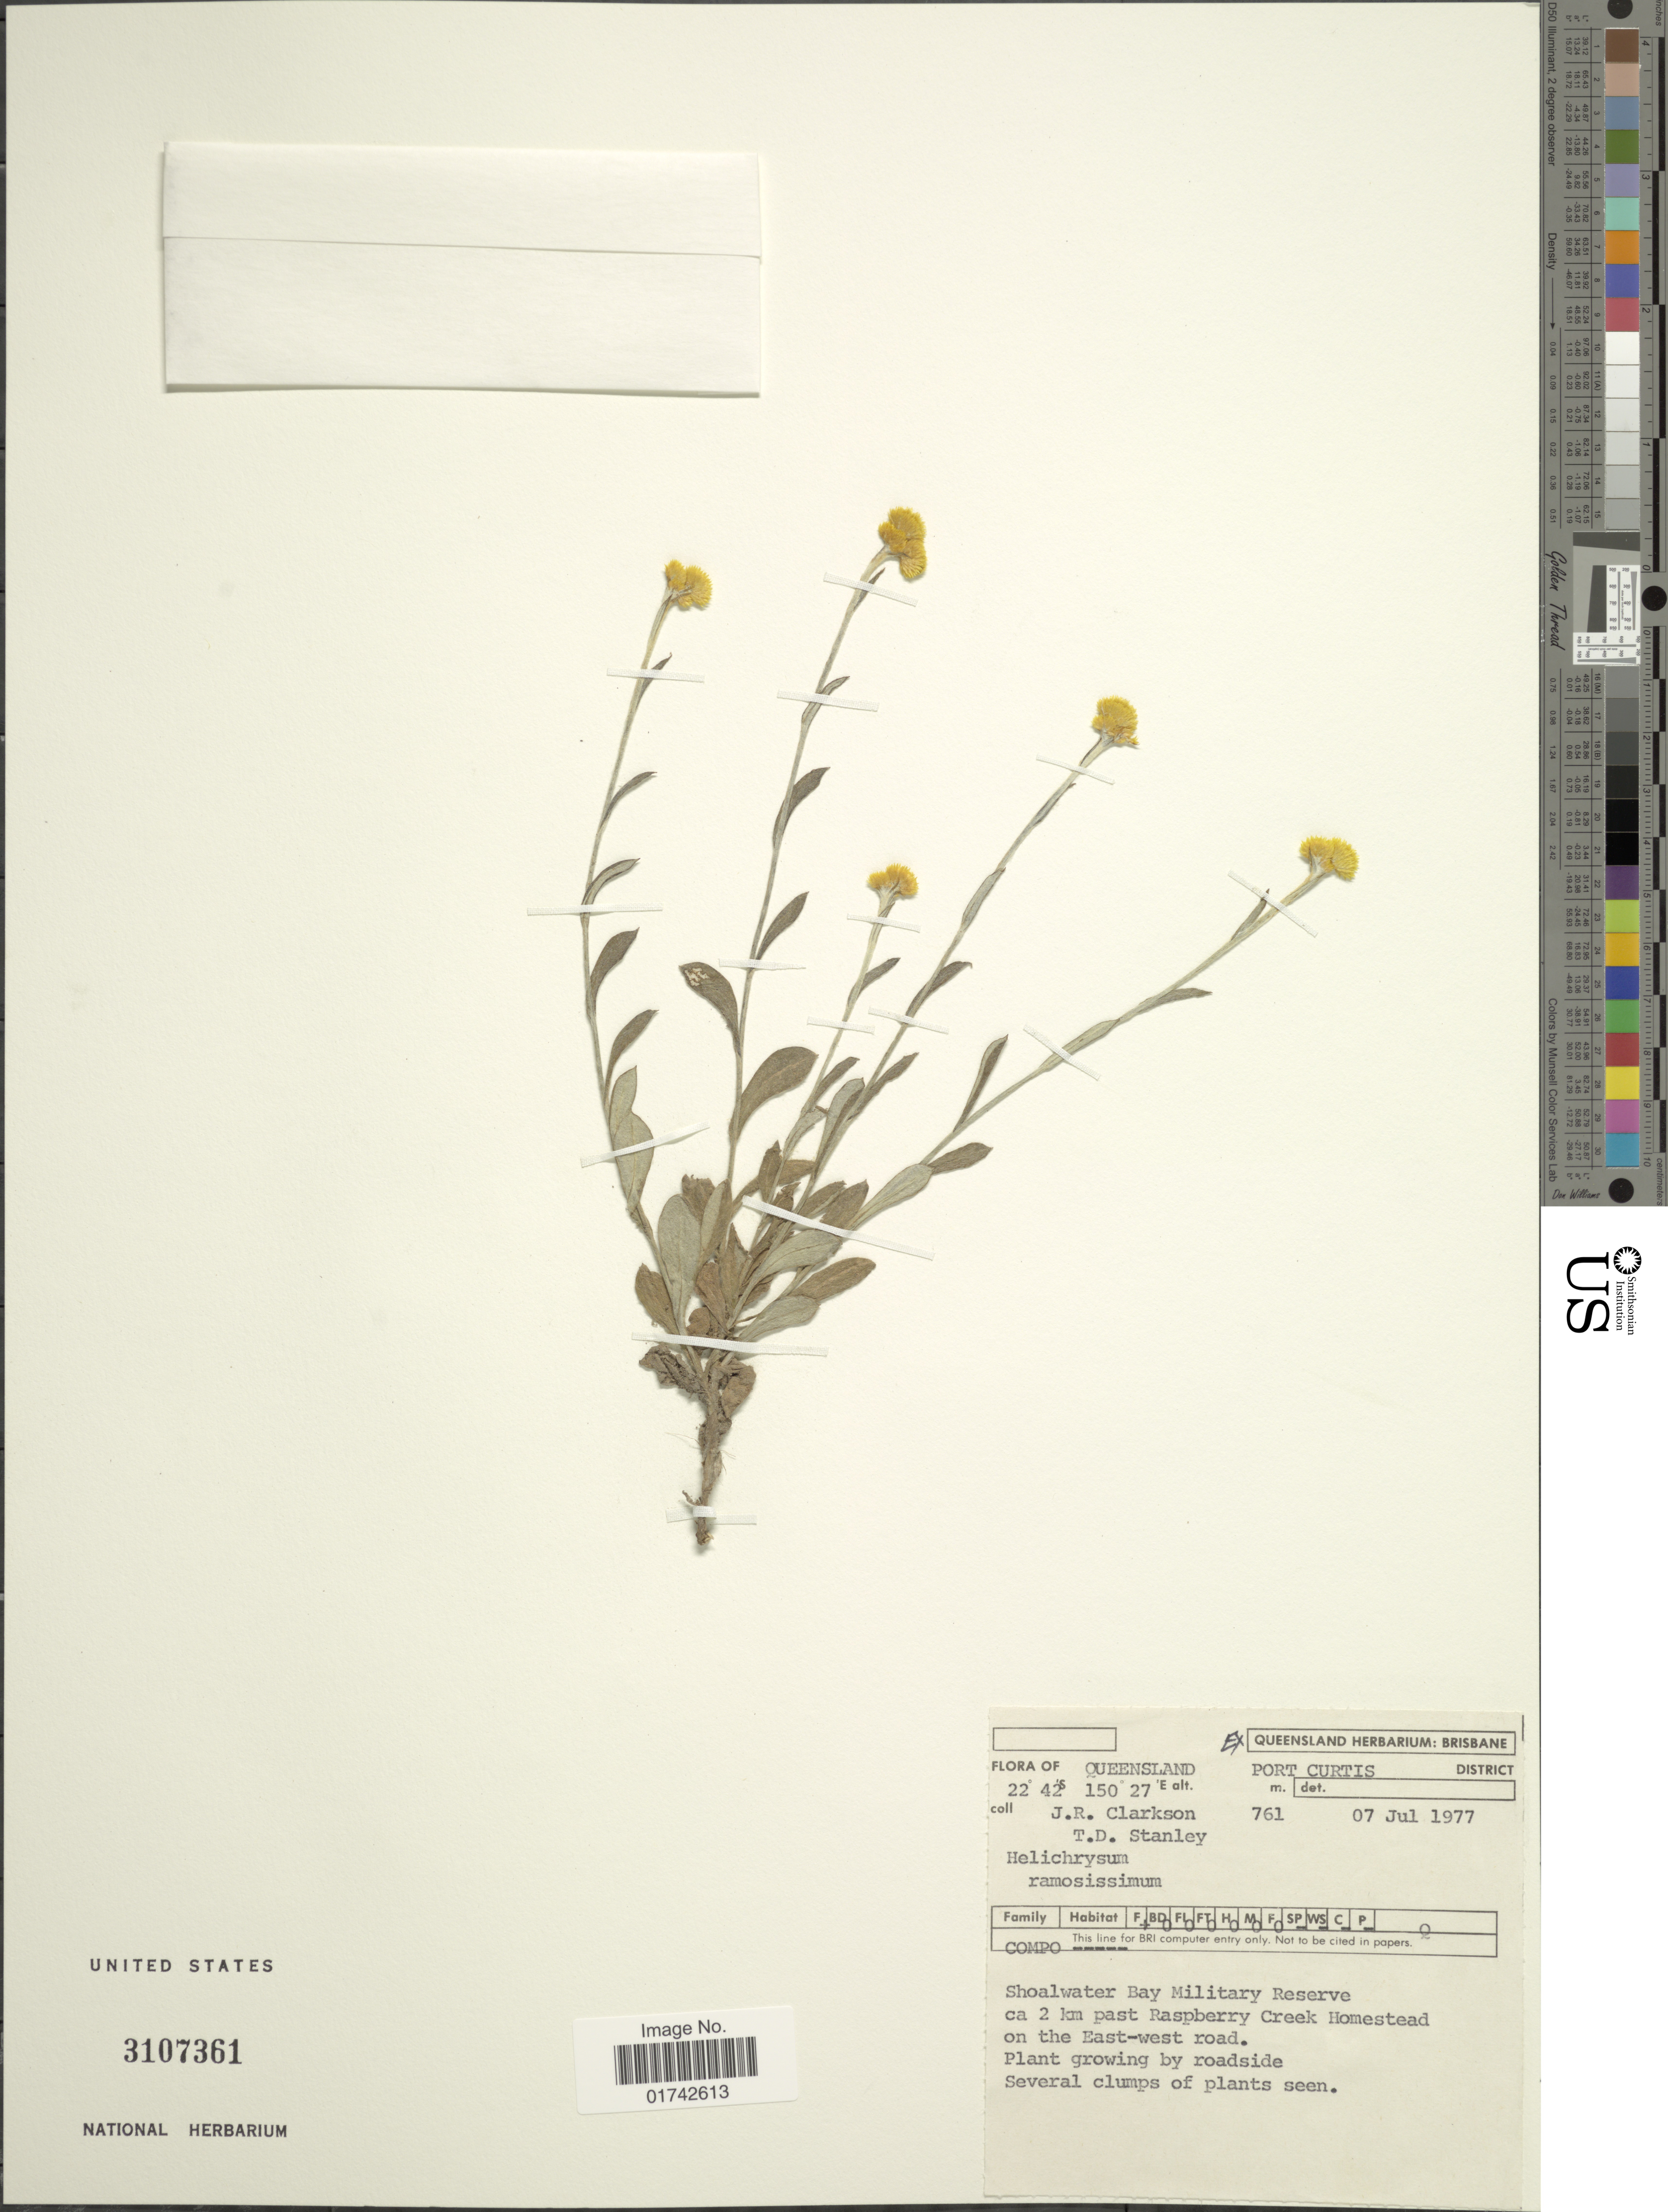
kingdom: Plantae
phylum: Tracheophyta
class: Magnoliopsida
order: Asterales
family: Asteraceae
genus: Helichrysum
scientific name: Helichrysum ramosissimum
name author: Hook.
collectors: J. Clarkson & T. Stanley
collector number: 761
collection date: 1977-07-07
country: Australia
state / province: Queensland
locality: Port Curtis District. Shoalwater Bay Military Reserve ca. 2 km past Raspberry creek Homestead on the East-west road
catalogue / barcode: US 3107361